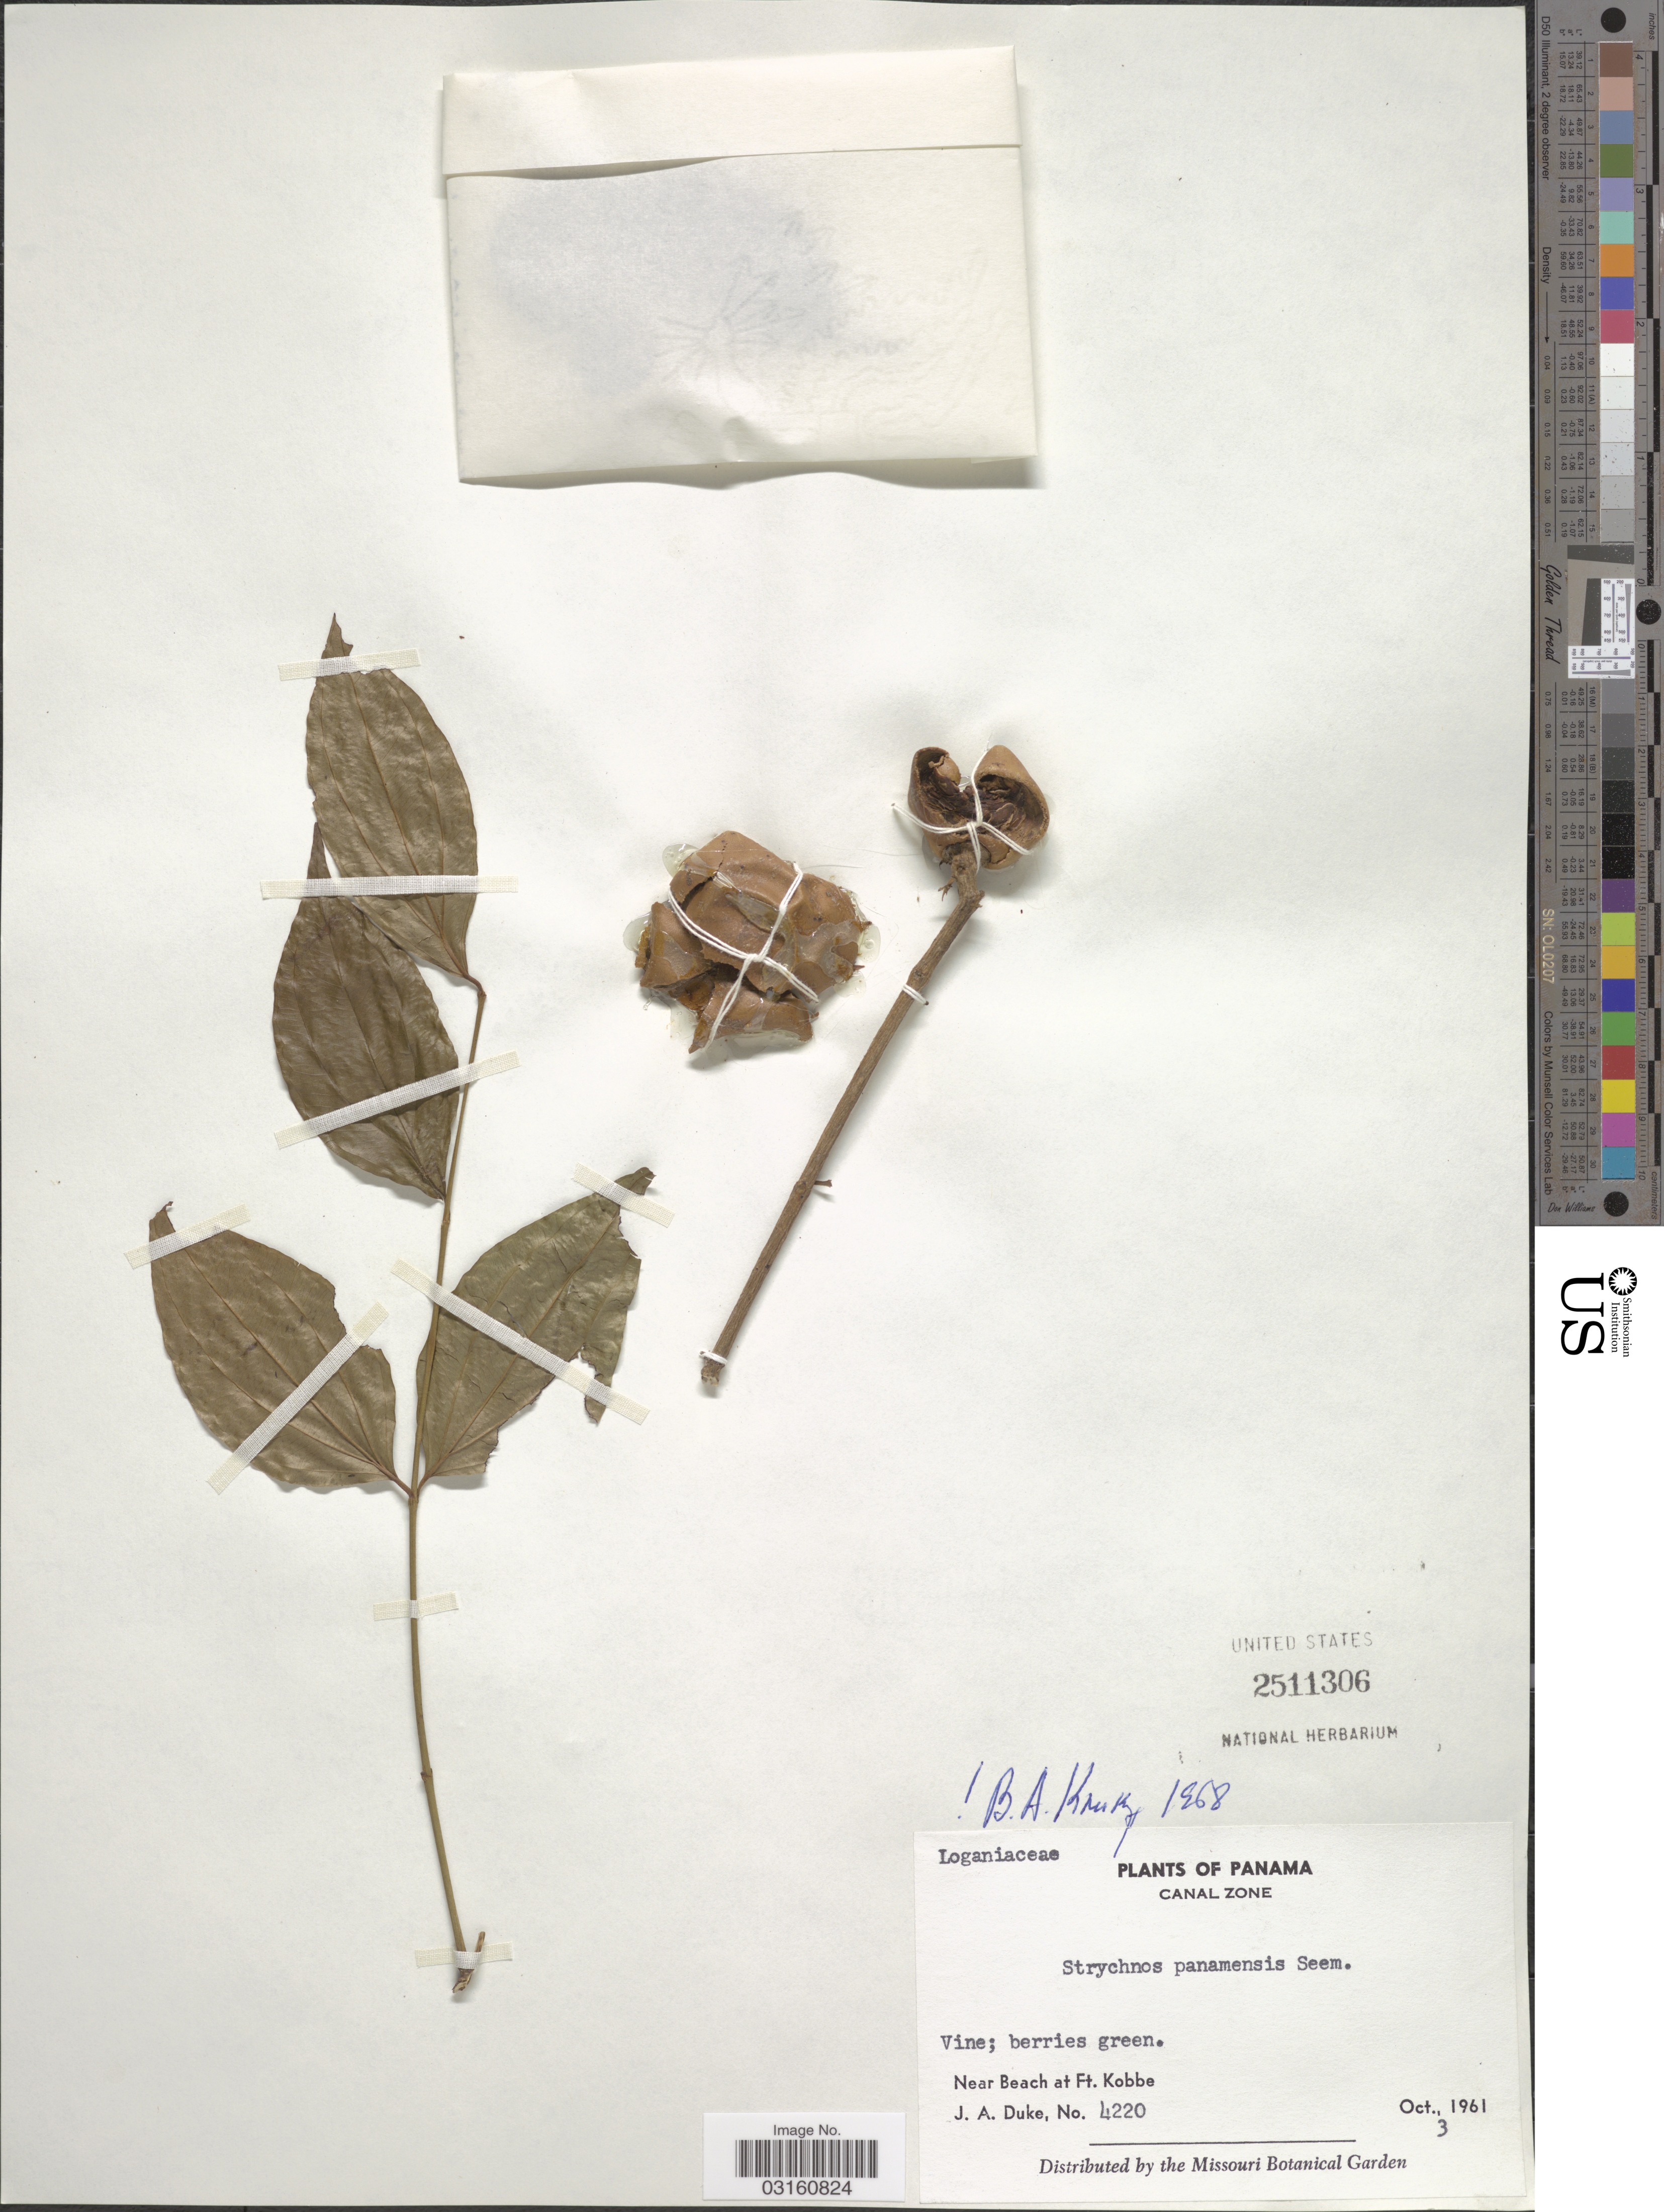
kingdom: Plantae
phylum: Tracheophyta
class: Magnoliopsida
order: Gentianales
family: Loganiaceae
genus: Strychnos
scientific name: Strychnos panamensis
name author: Seem.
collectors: J. A. Duke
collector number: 4220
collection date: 1961-10-03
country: Panama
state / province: Colón / Panamá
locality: Canal Zone. Near Beach at Ft. Kobbe.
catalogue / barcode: US 2511306